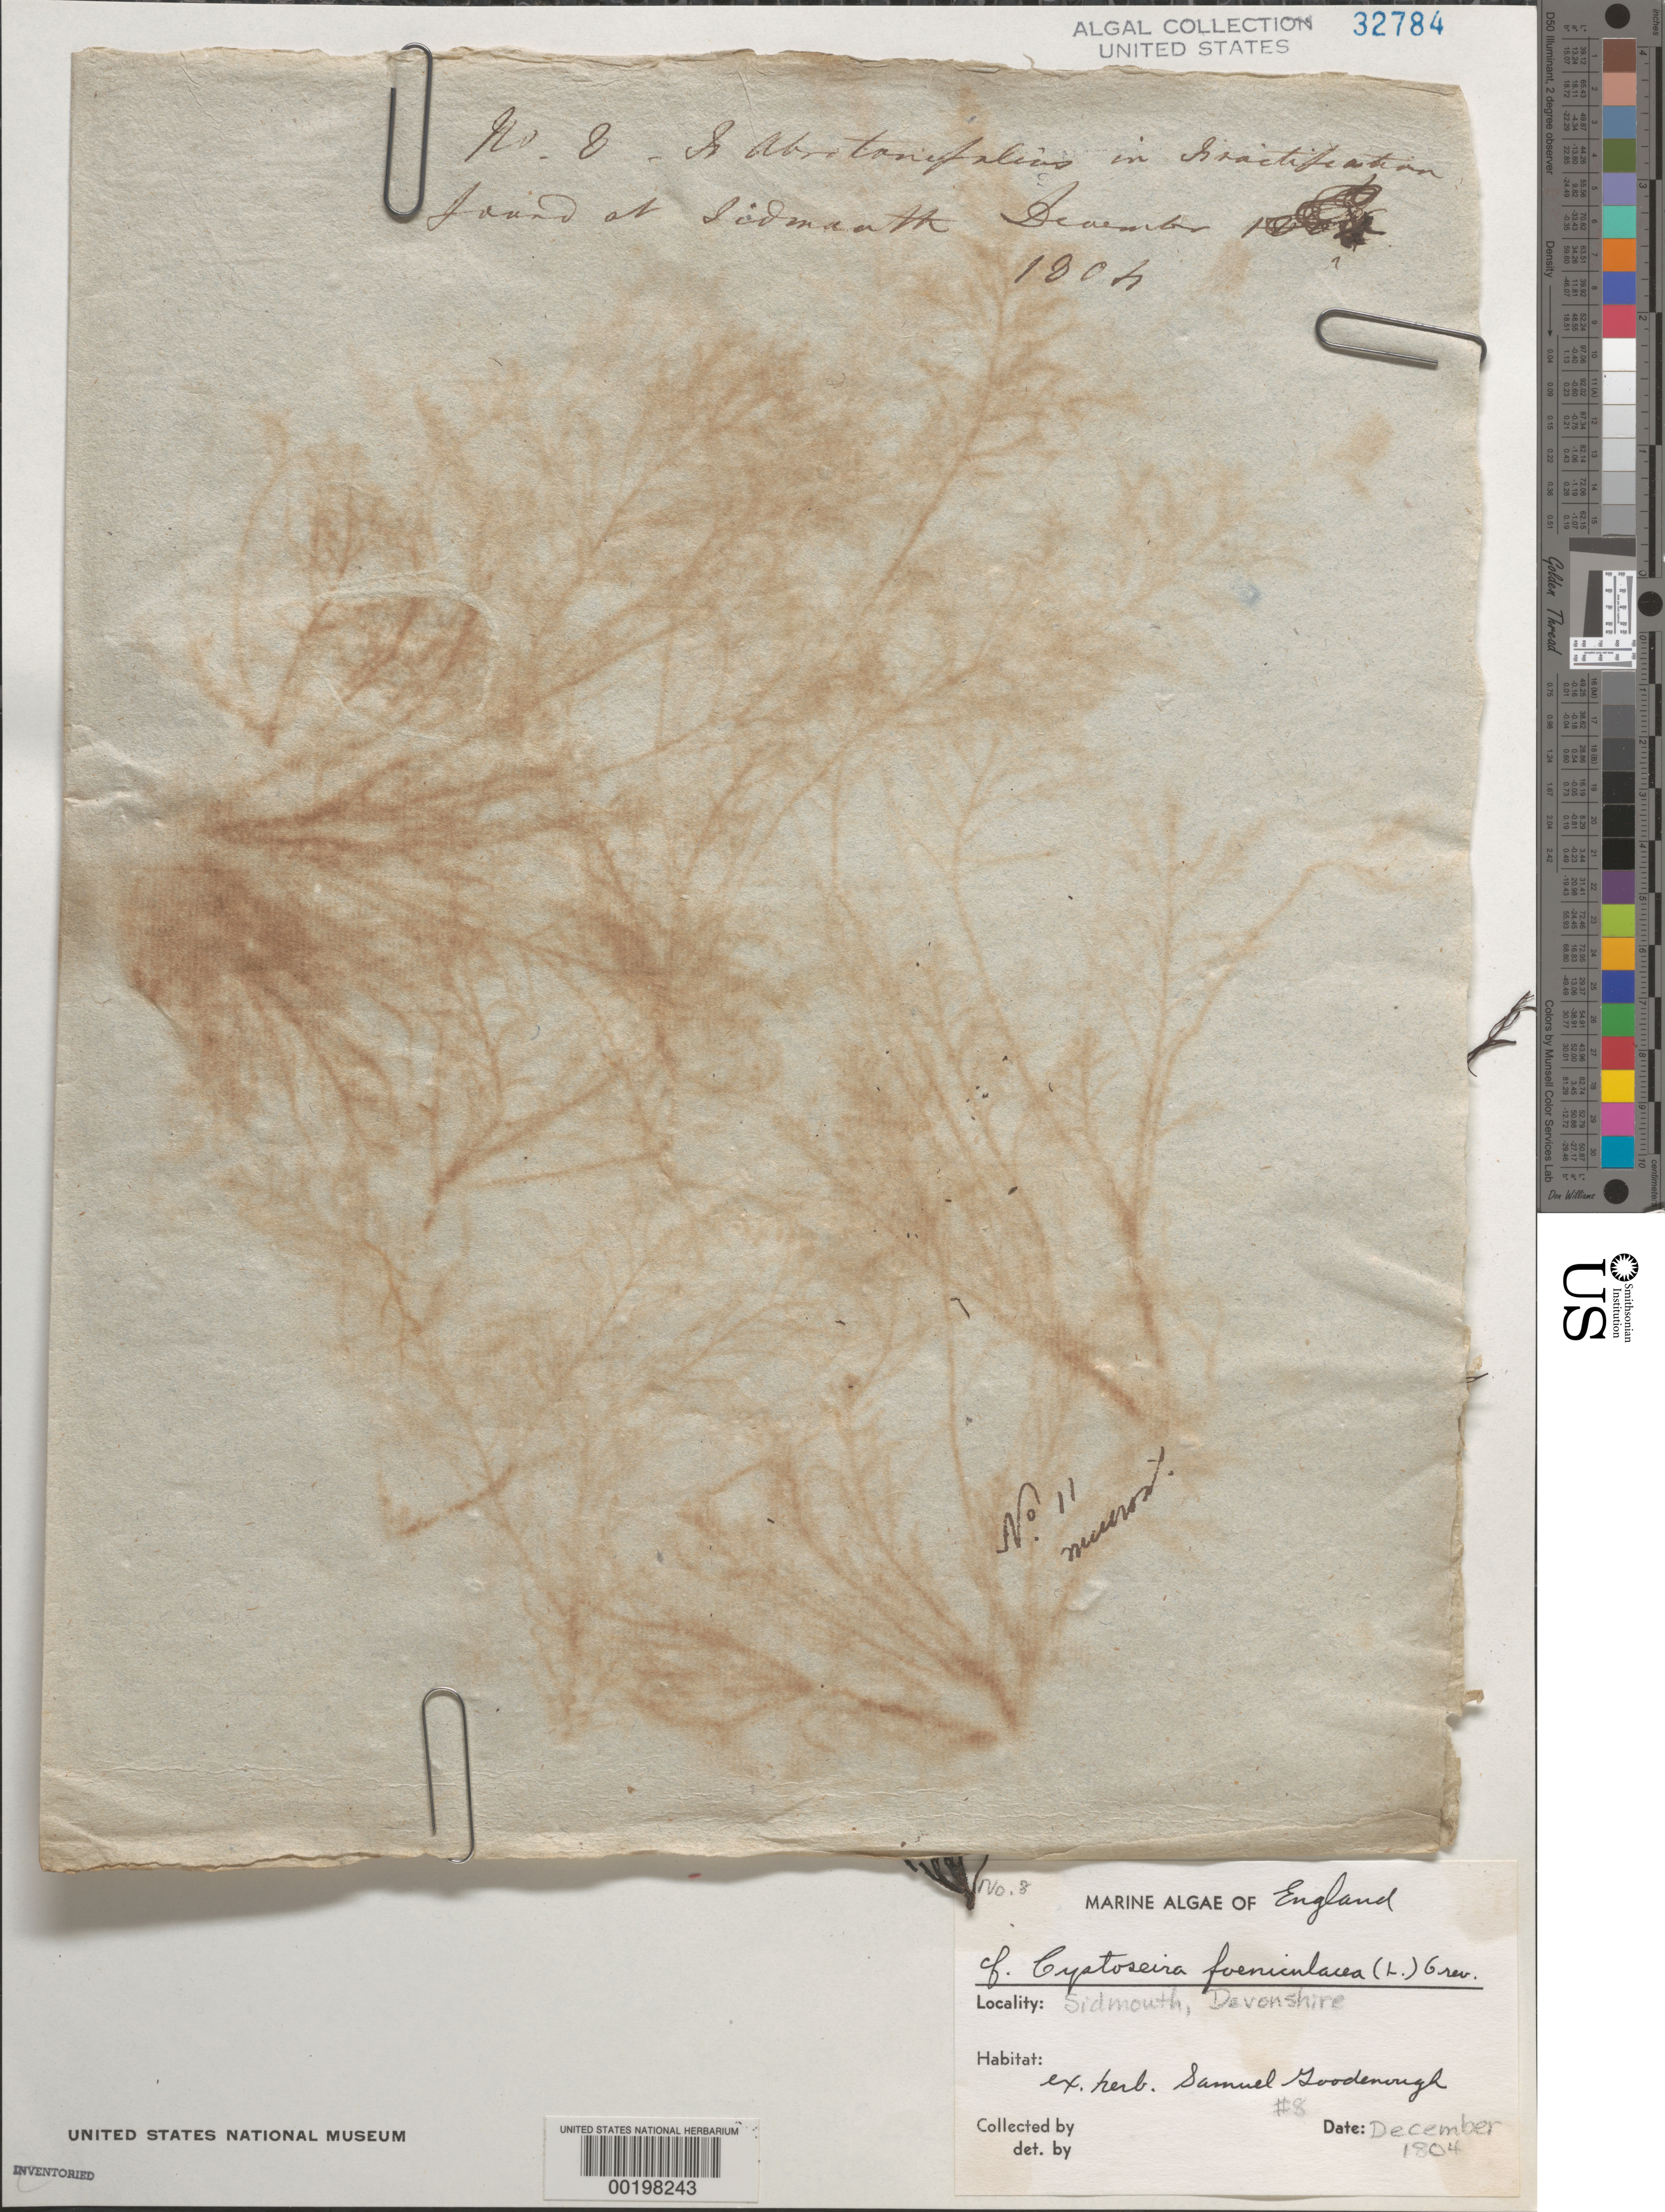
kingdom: Chromista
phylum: Ochrophyta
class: Phaeophyceae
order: Fucales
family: Sargassaceae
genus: Cystoseira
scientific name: Cystoseira foeniculacea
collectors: S. Goodenough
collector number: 8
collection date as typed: Dec 1804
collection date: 1804-12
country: United Kingdom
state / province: England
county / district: Devon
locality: Sidmouth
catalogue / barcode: US 32784